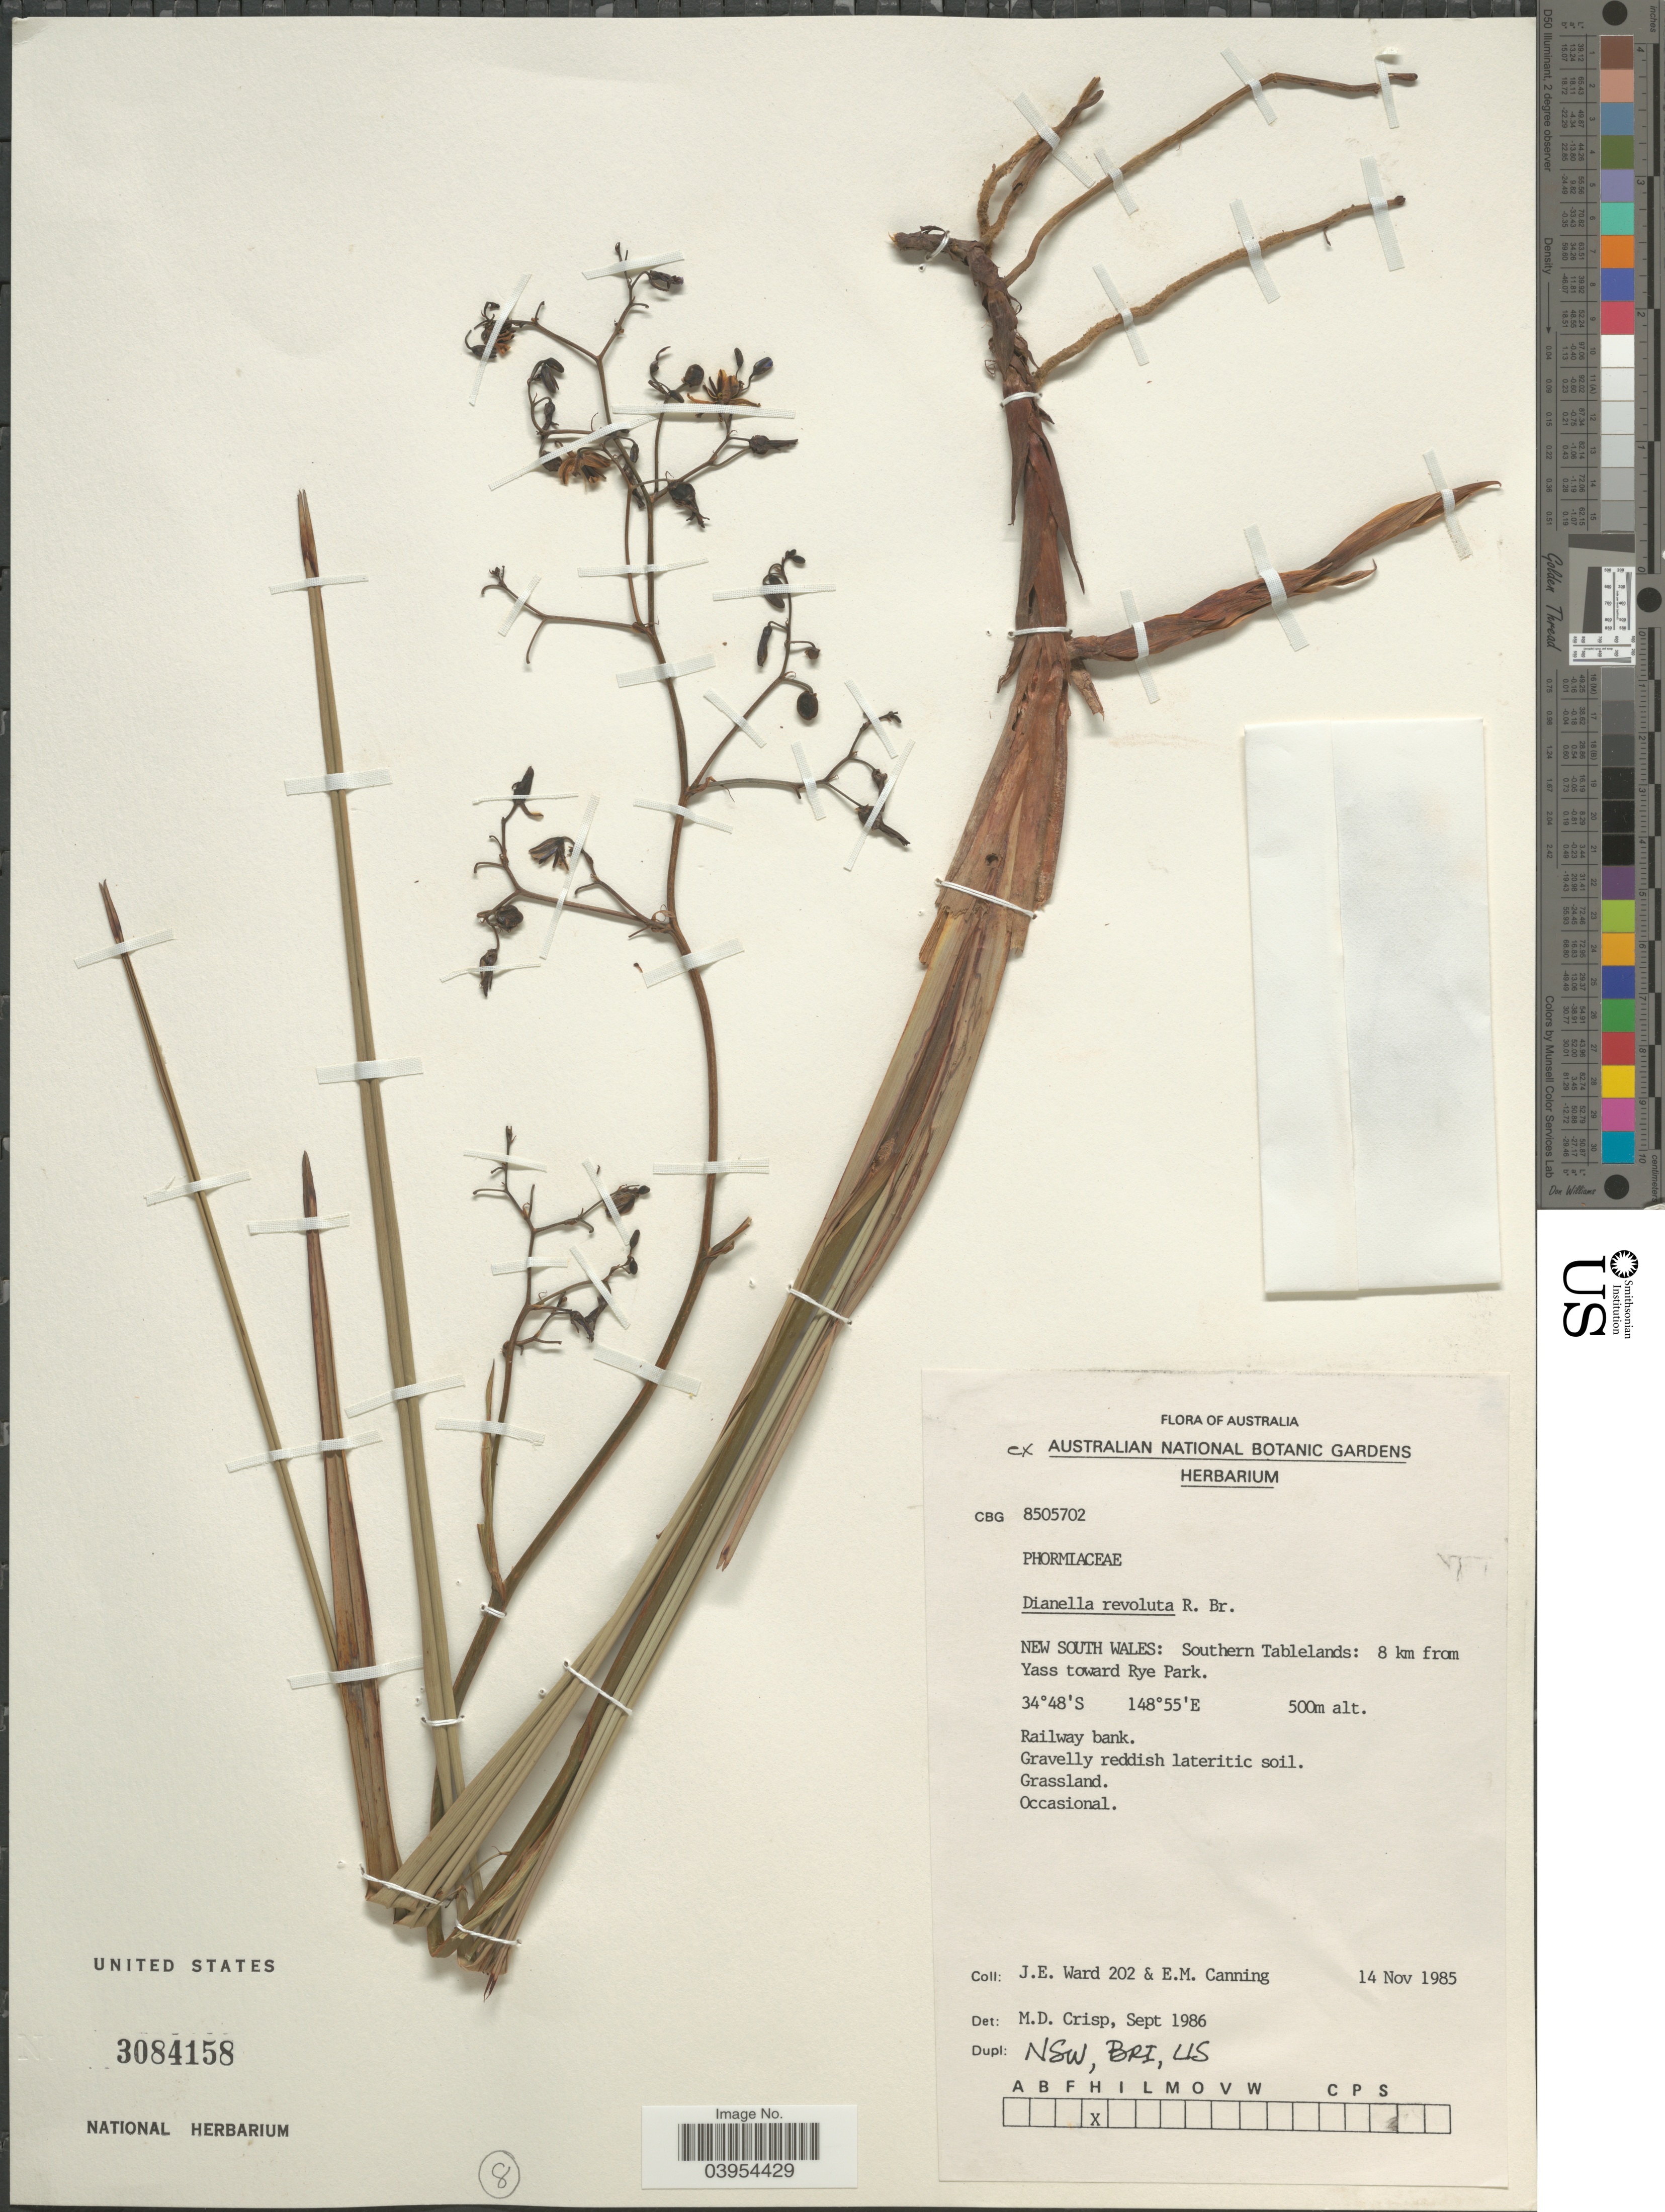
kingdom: Plantae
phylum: Tracheophyta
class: Liliopsida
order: Asparagales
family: Asphodelaceae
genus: Dianella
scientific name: Dianella revoluta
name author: R. Br.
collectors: J. Ward & E. Canning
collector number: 202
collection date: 1985-11-14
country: Australia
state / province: New South Wales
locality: Southern Tablelands: 8 km from Yass toward Rye Park.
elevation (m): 500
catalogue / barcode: US 3084158